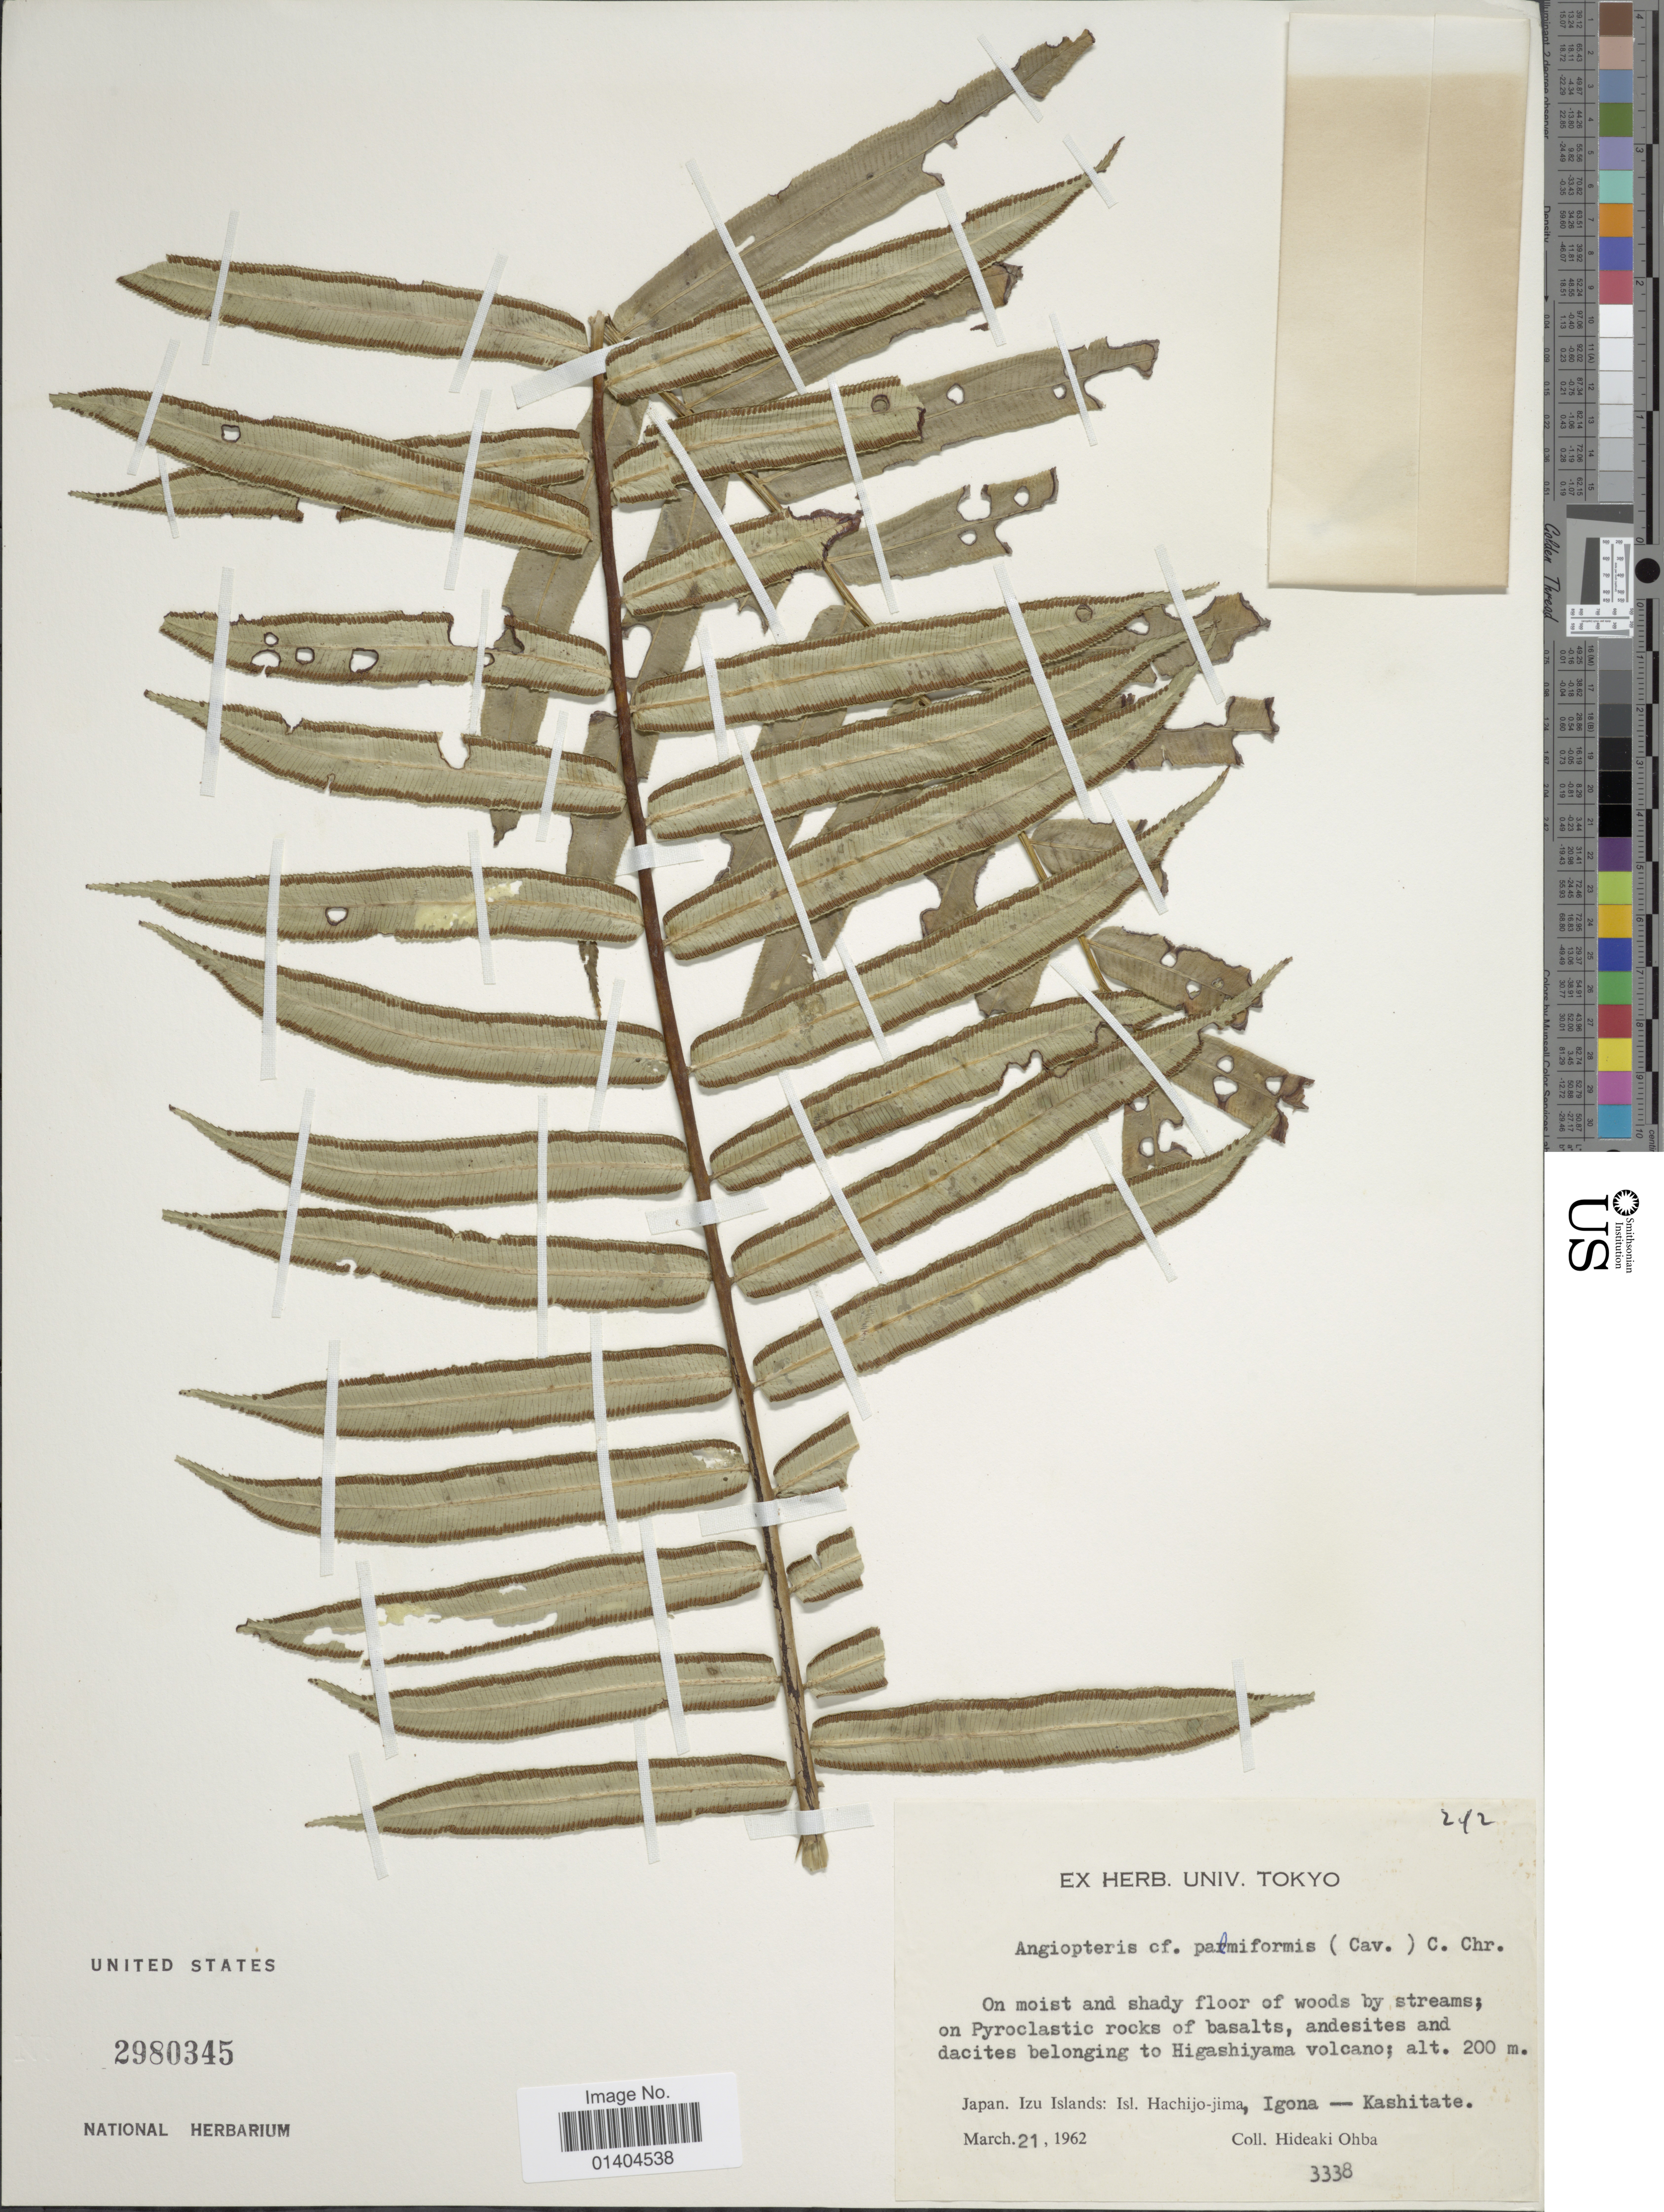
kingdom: Plantae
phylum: Tracheophyta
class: Polypodiopsida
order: Marattiales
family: Marattiaceae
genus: Angiopteris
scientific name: Angiopteris palmiformis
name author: (Cav.) C. Chr.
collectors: H. Ohba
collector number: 3338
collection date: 1962-03-21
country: Japan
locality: Izu Islands: Isl. Hachijo-jima, Igona-Kashitate.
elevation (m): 200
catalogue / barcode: US 2980345